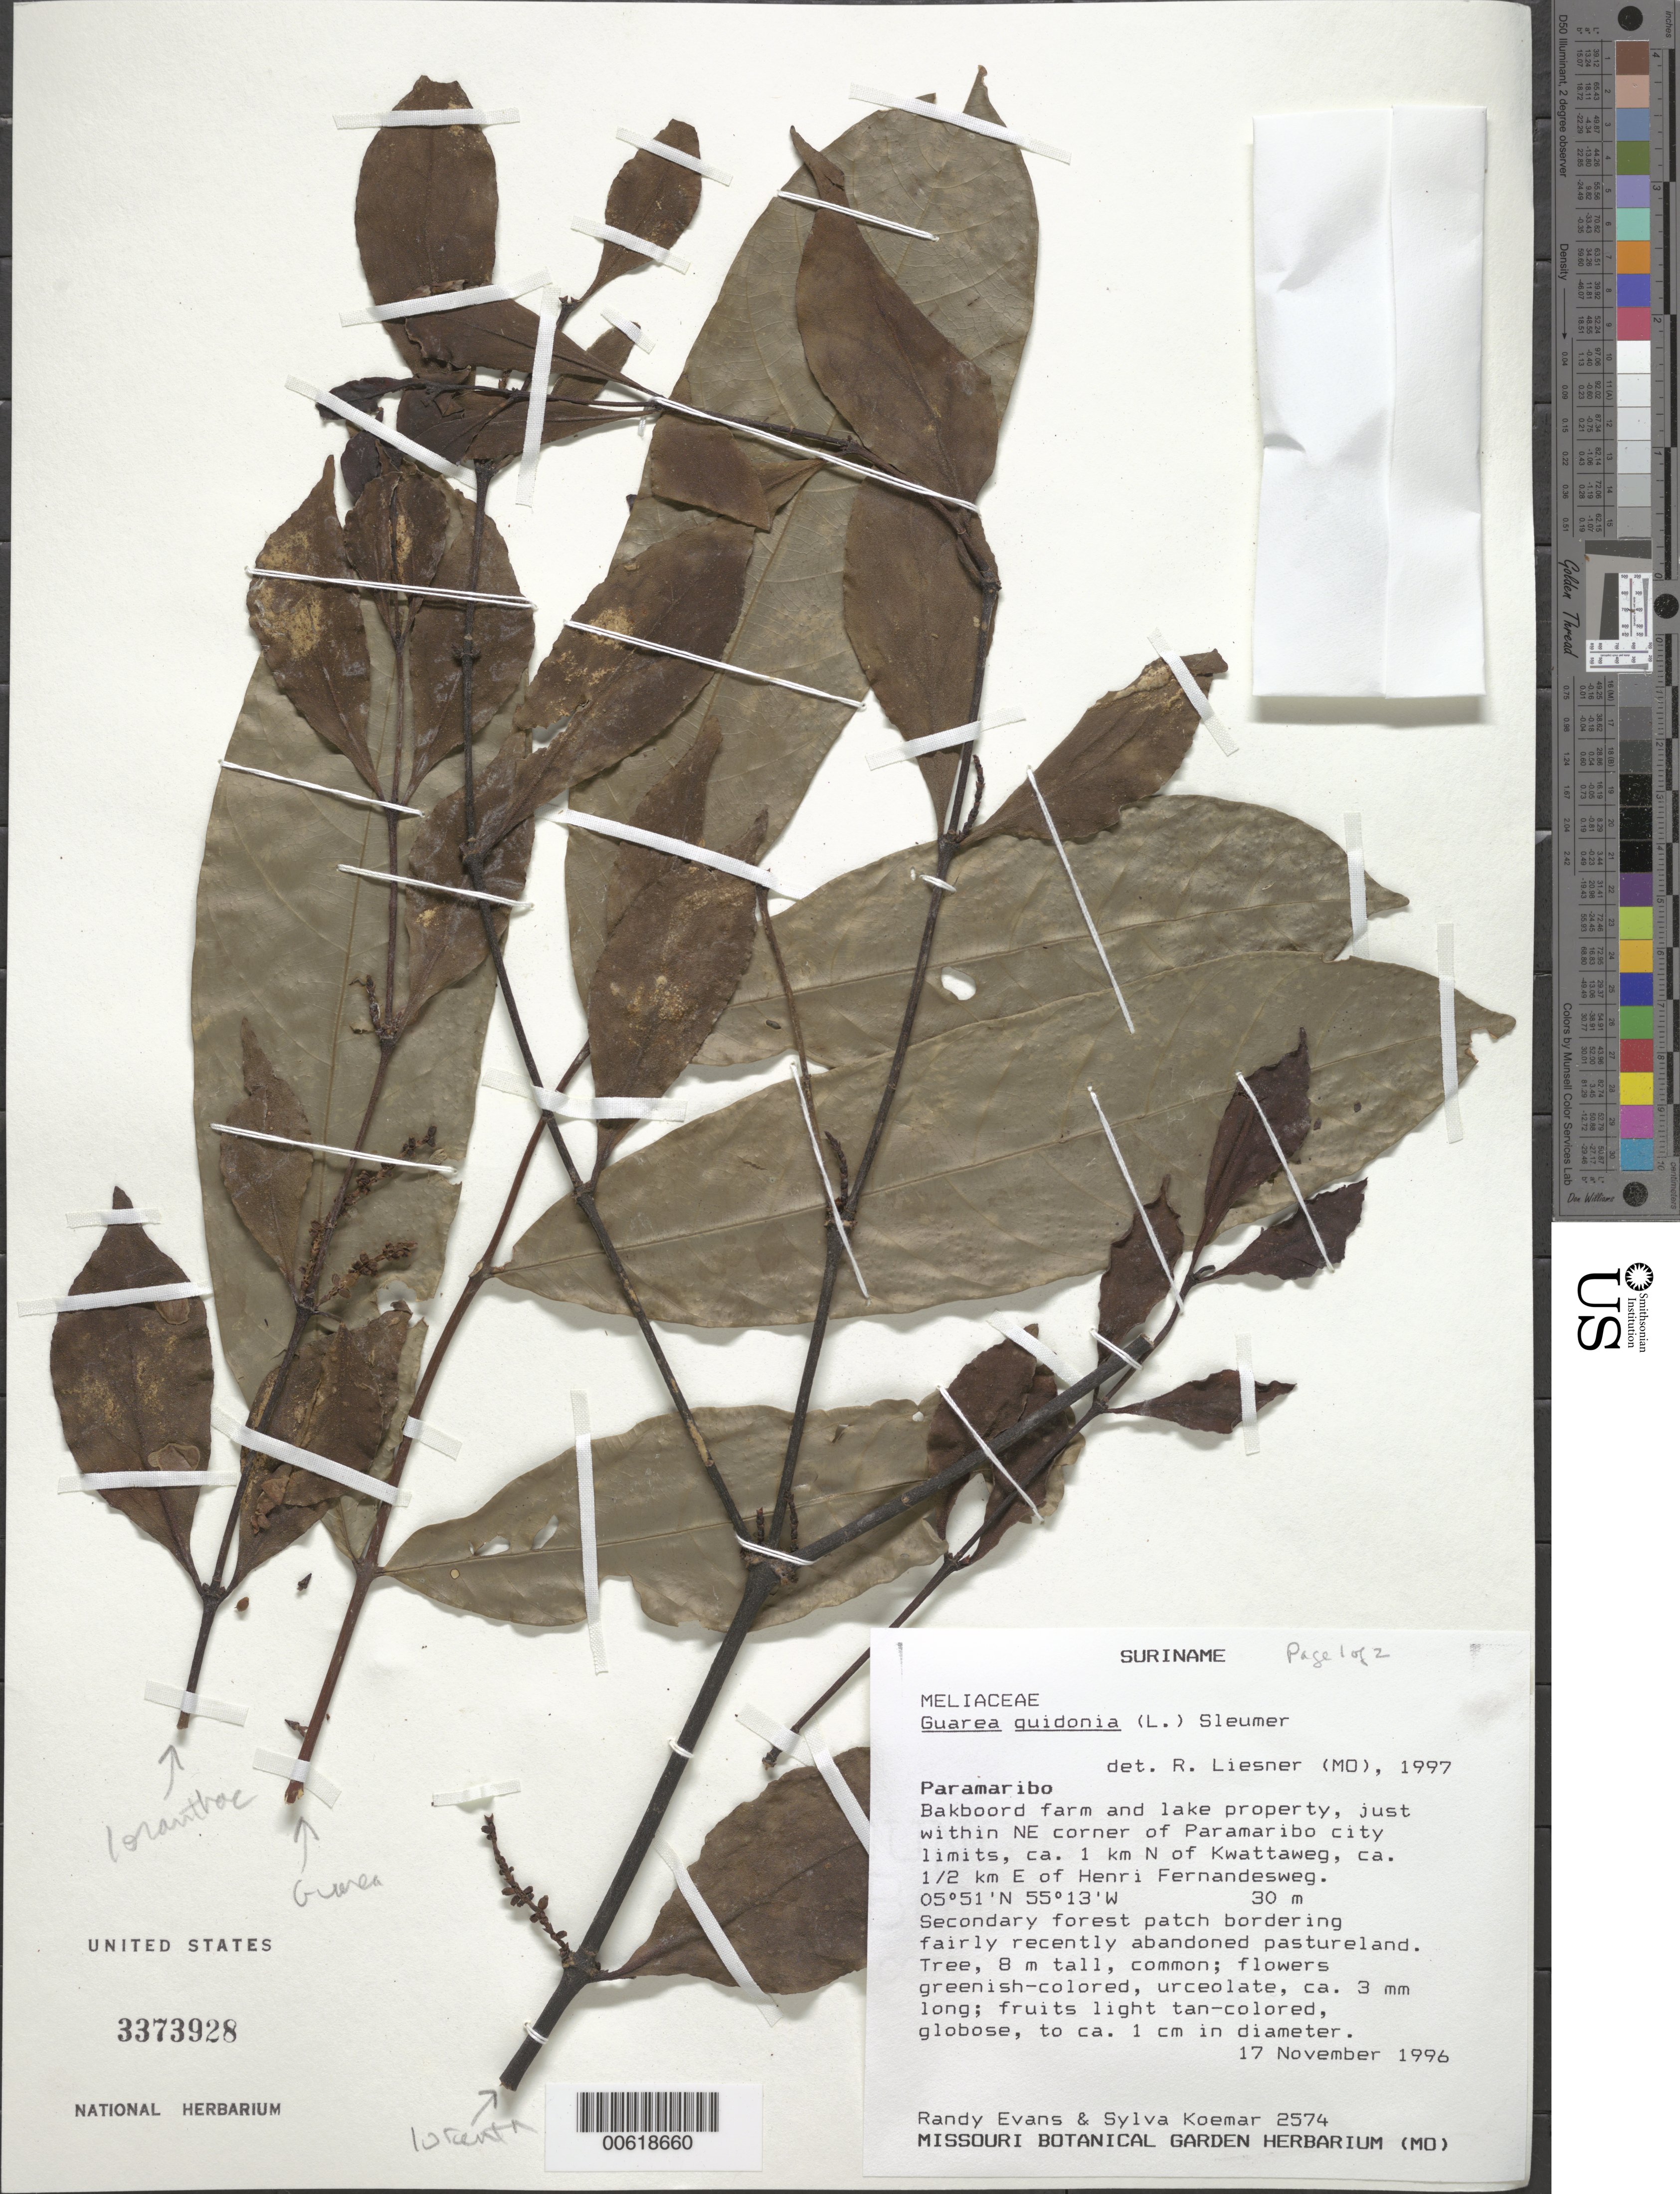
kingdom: Plantae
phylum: Tracheophyta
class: Magnoliopsida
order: Sapindales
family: Meliaceae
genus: Guarea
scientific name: Guarea guidonia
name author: (L.) Sleumer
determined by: Liesner, R. L.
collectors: R. Evans & S. Koemar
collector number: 2574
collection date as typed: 17-Nov-96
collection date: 1996-11-17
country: Suriname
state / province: Paramaribo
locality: Bakboord farm and lake property, just within NE corner of Paramaribo city limits, ca. 1 km N of Kwattaweg, ca 1/2 km E of Henri Fernandesweg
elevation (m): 30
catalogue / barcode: US 3373928